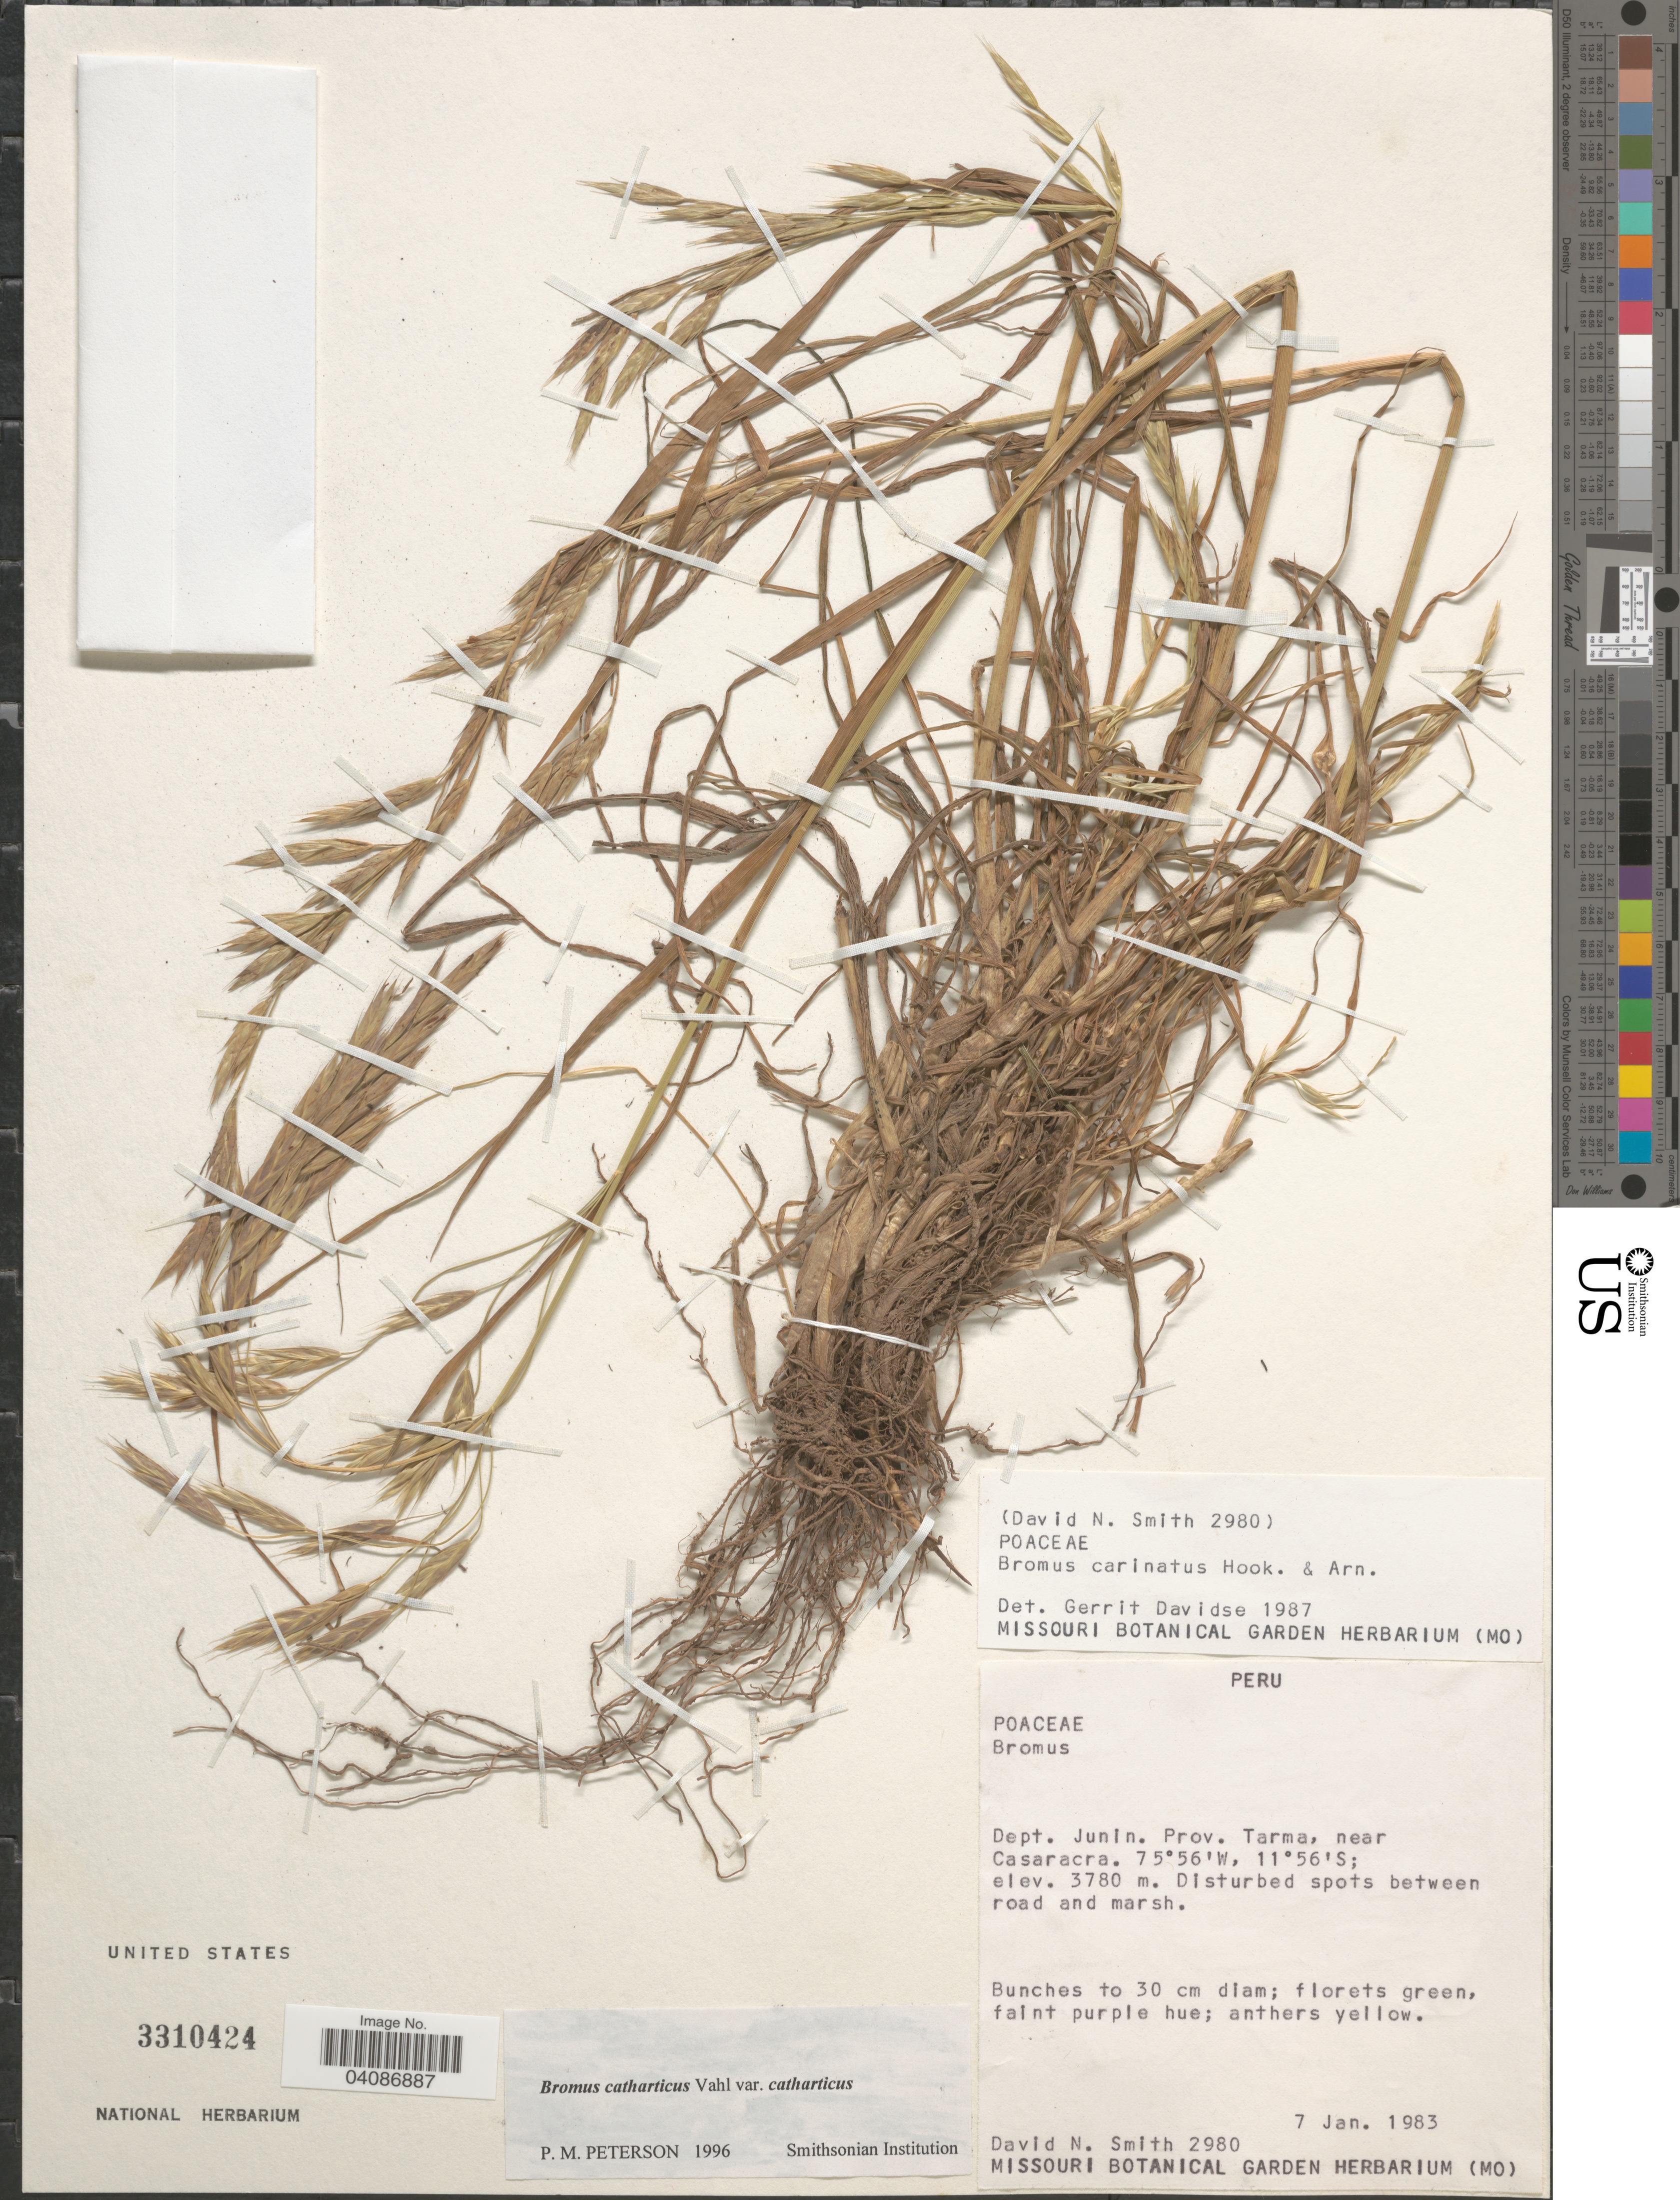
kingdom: Plantae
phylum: Tracheophyta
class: Liliopsida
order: Poales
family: Poaceae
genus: Bromus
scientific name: Bromus catharticus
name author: Vahl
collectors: D. Smith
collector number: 2980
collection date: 1983-01-07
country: Peru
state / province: Junín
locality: Dept. Junin. Prov. Tarma, near Casaracra.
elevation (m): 3780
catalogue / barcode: US 3310424